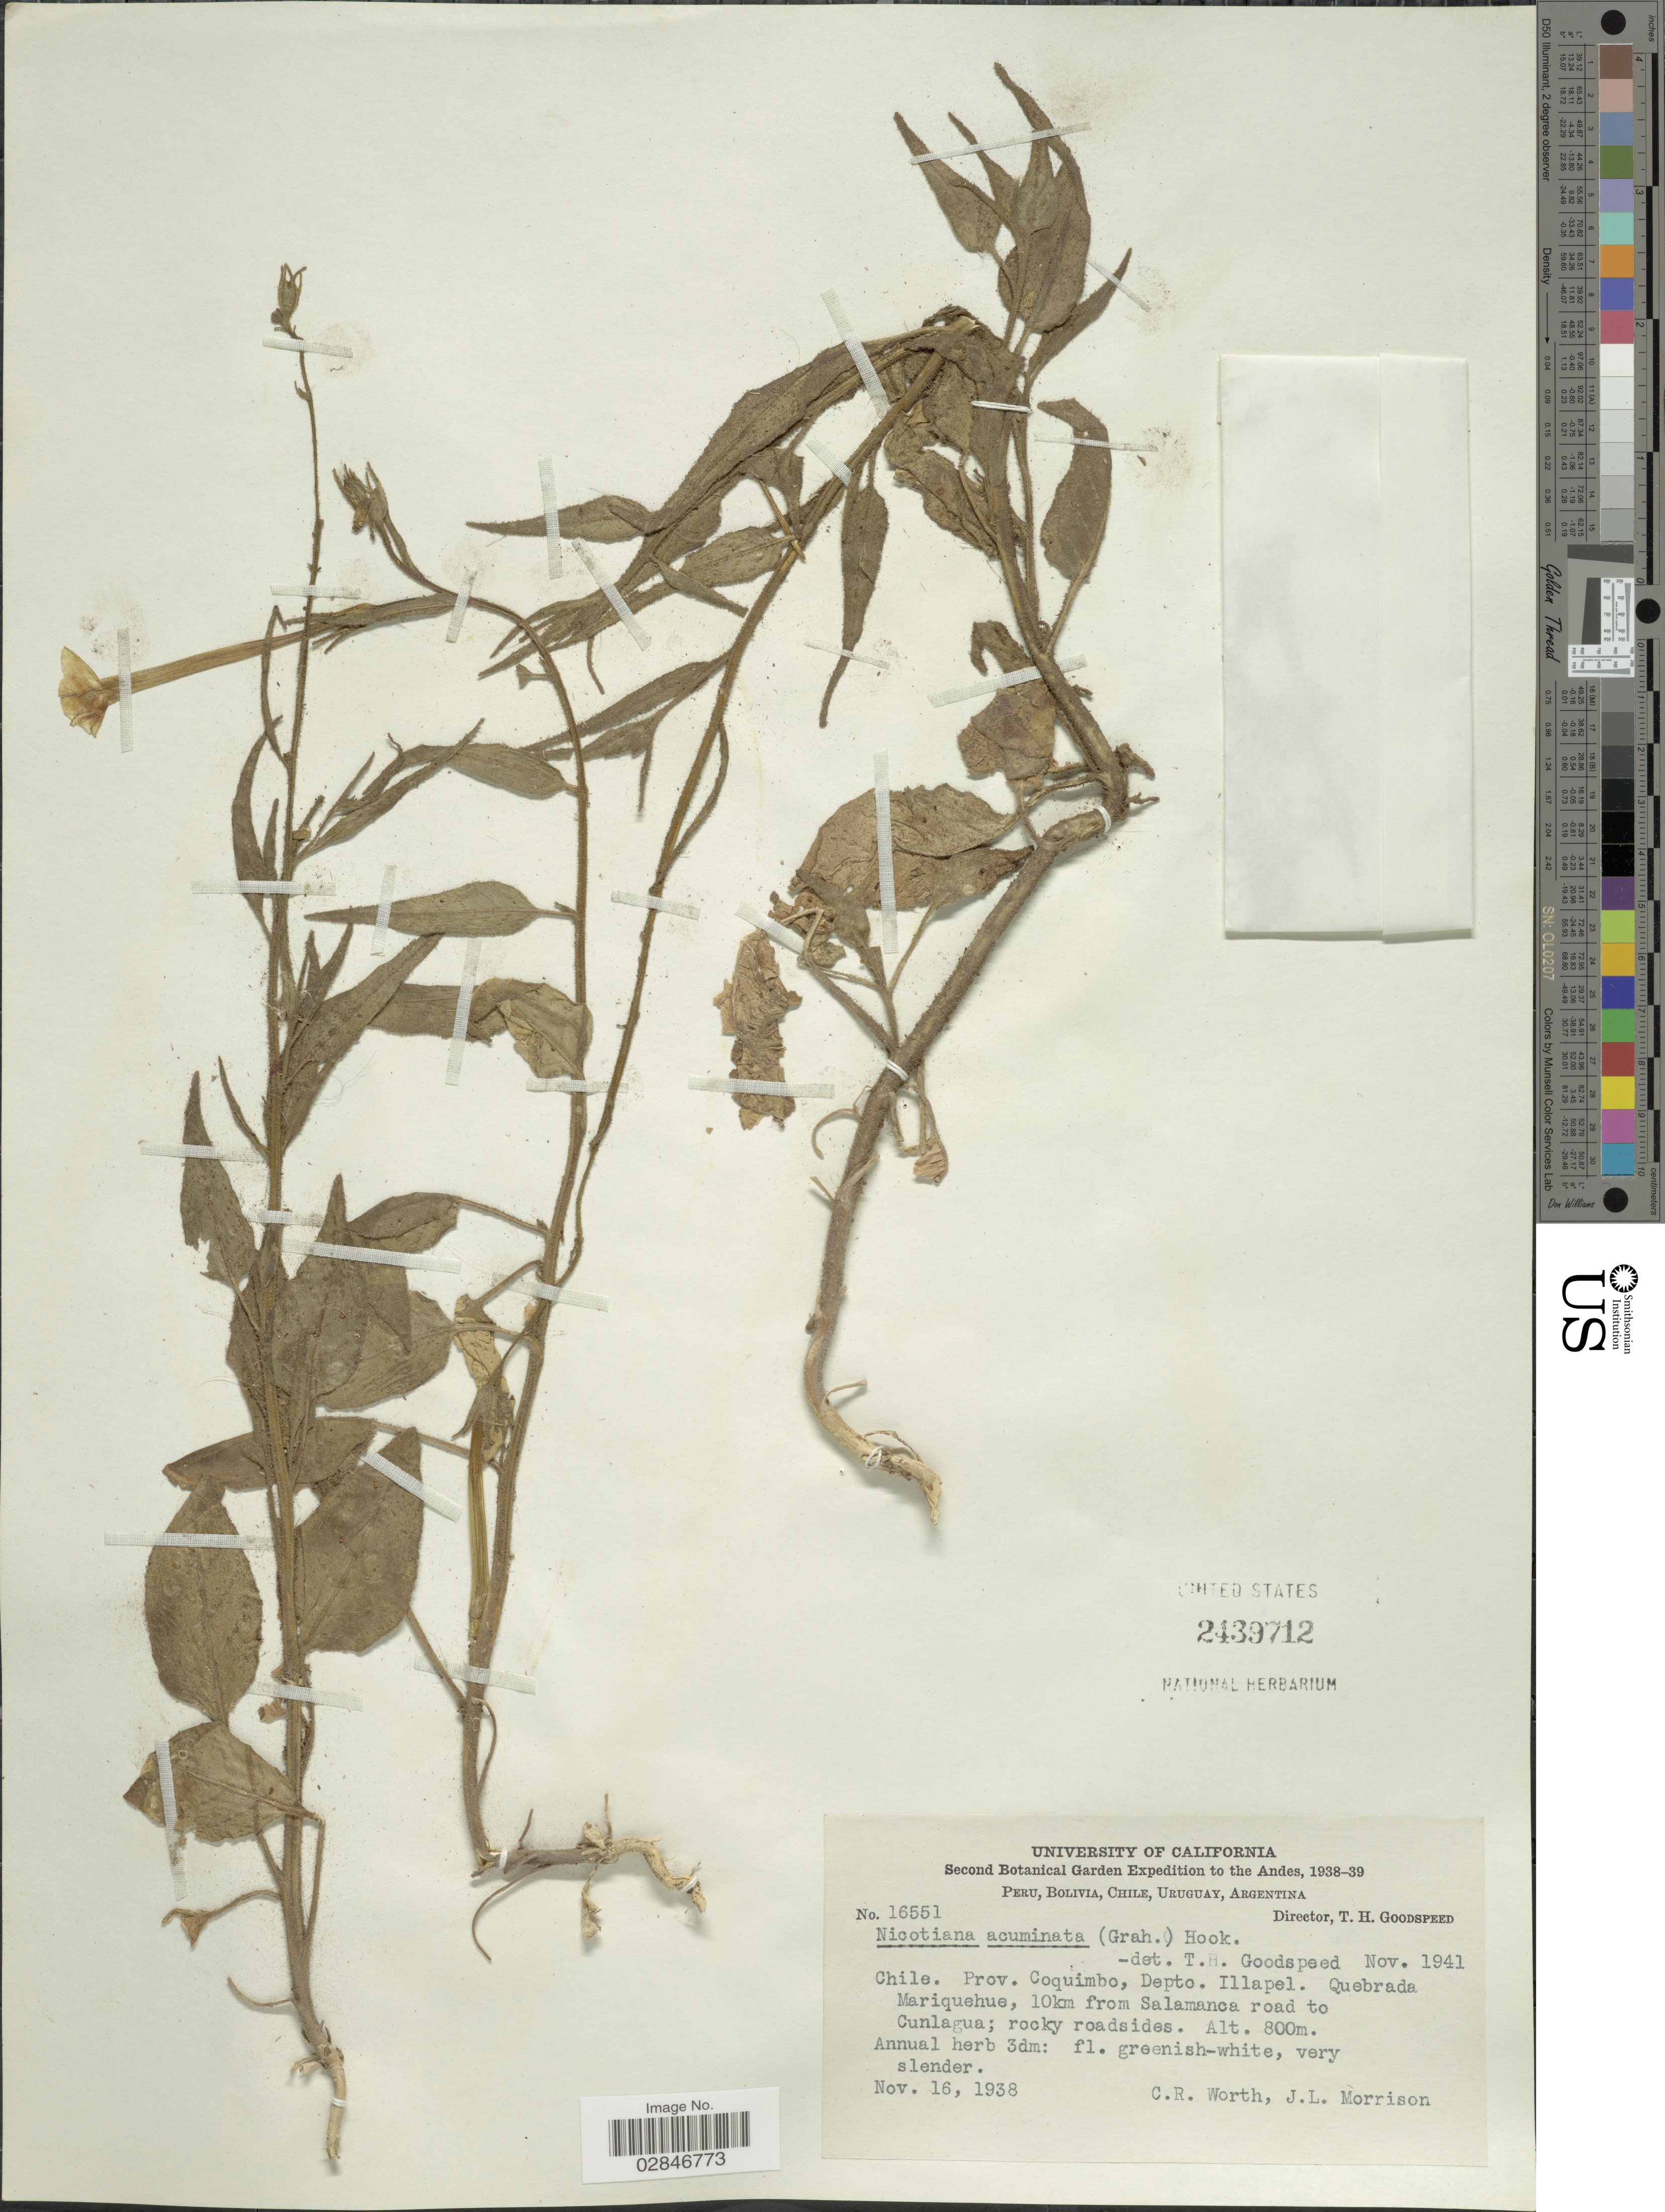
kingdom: Plantae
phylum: Tracheophyta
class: Magnoliopsida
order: Solanales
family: Solanaceae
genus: Nicotiana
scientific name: Nicotiana acuminata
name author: (Graham) Hook.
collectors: C. R. Worth & J. Morrison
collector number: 16551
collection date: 1938-11-16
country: Chile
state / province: Coquimbo (IV)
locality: The Andes, Prov. Coquimbo, Depto. Illapel. Quebrada Mariquehue, 10km from Salamanca road to Cunlagua.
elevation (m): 800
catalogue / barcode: US 2439712